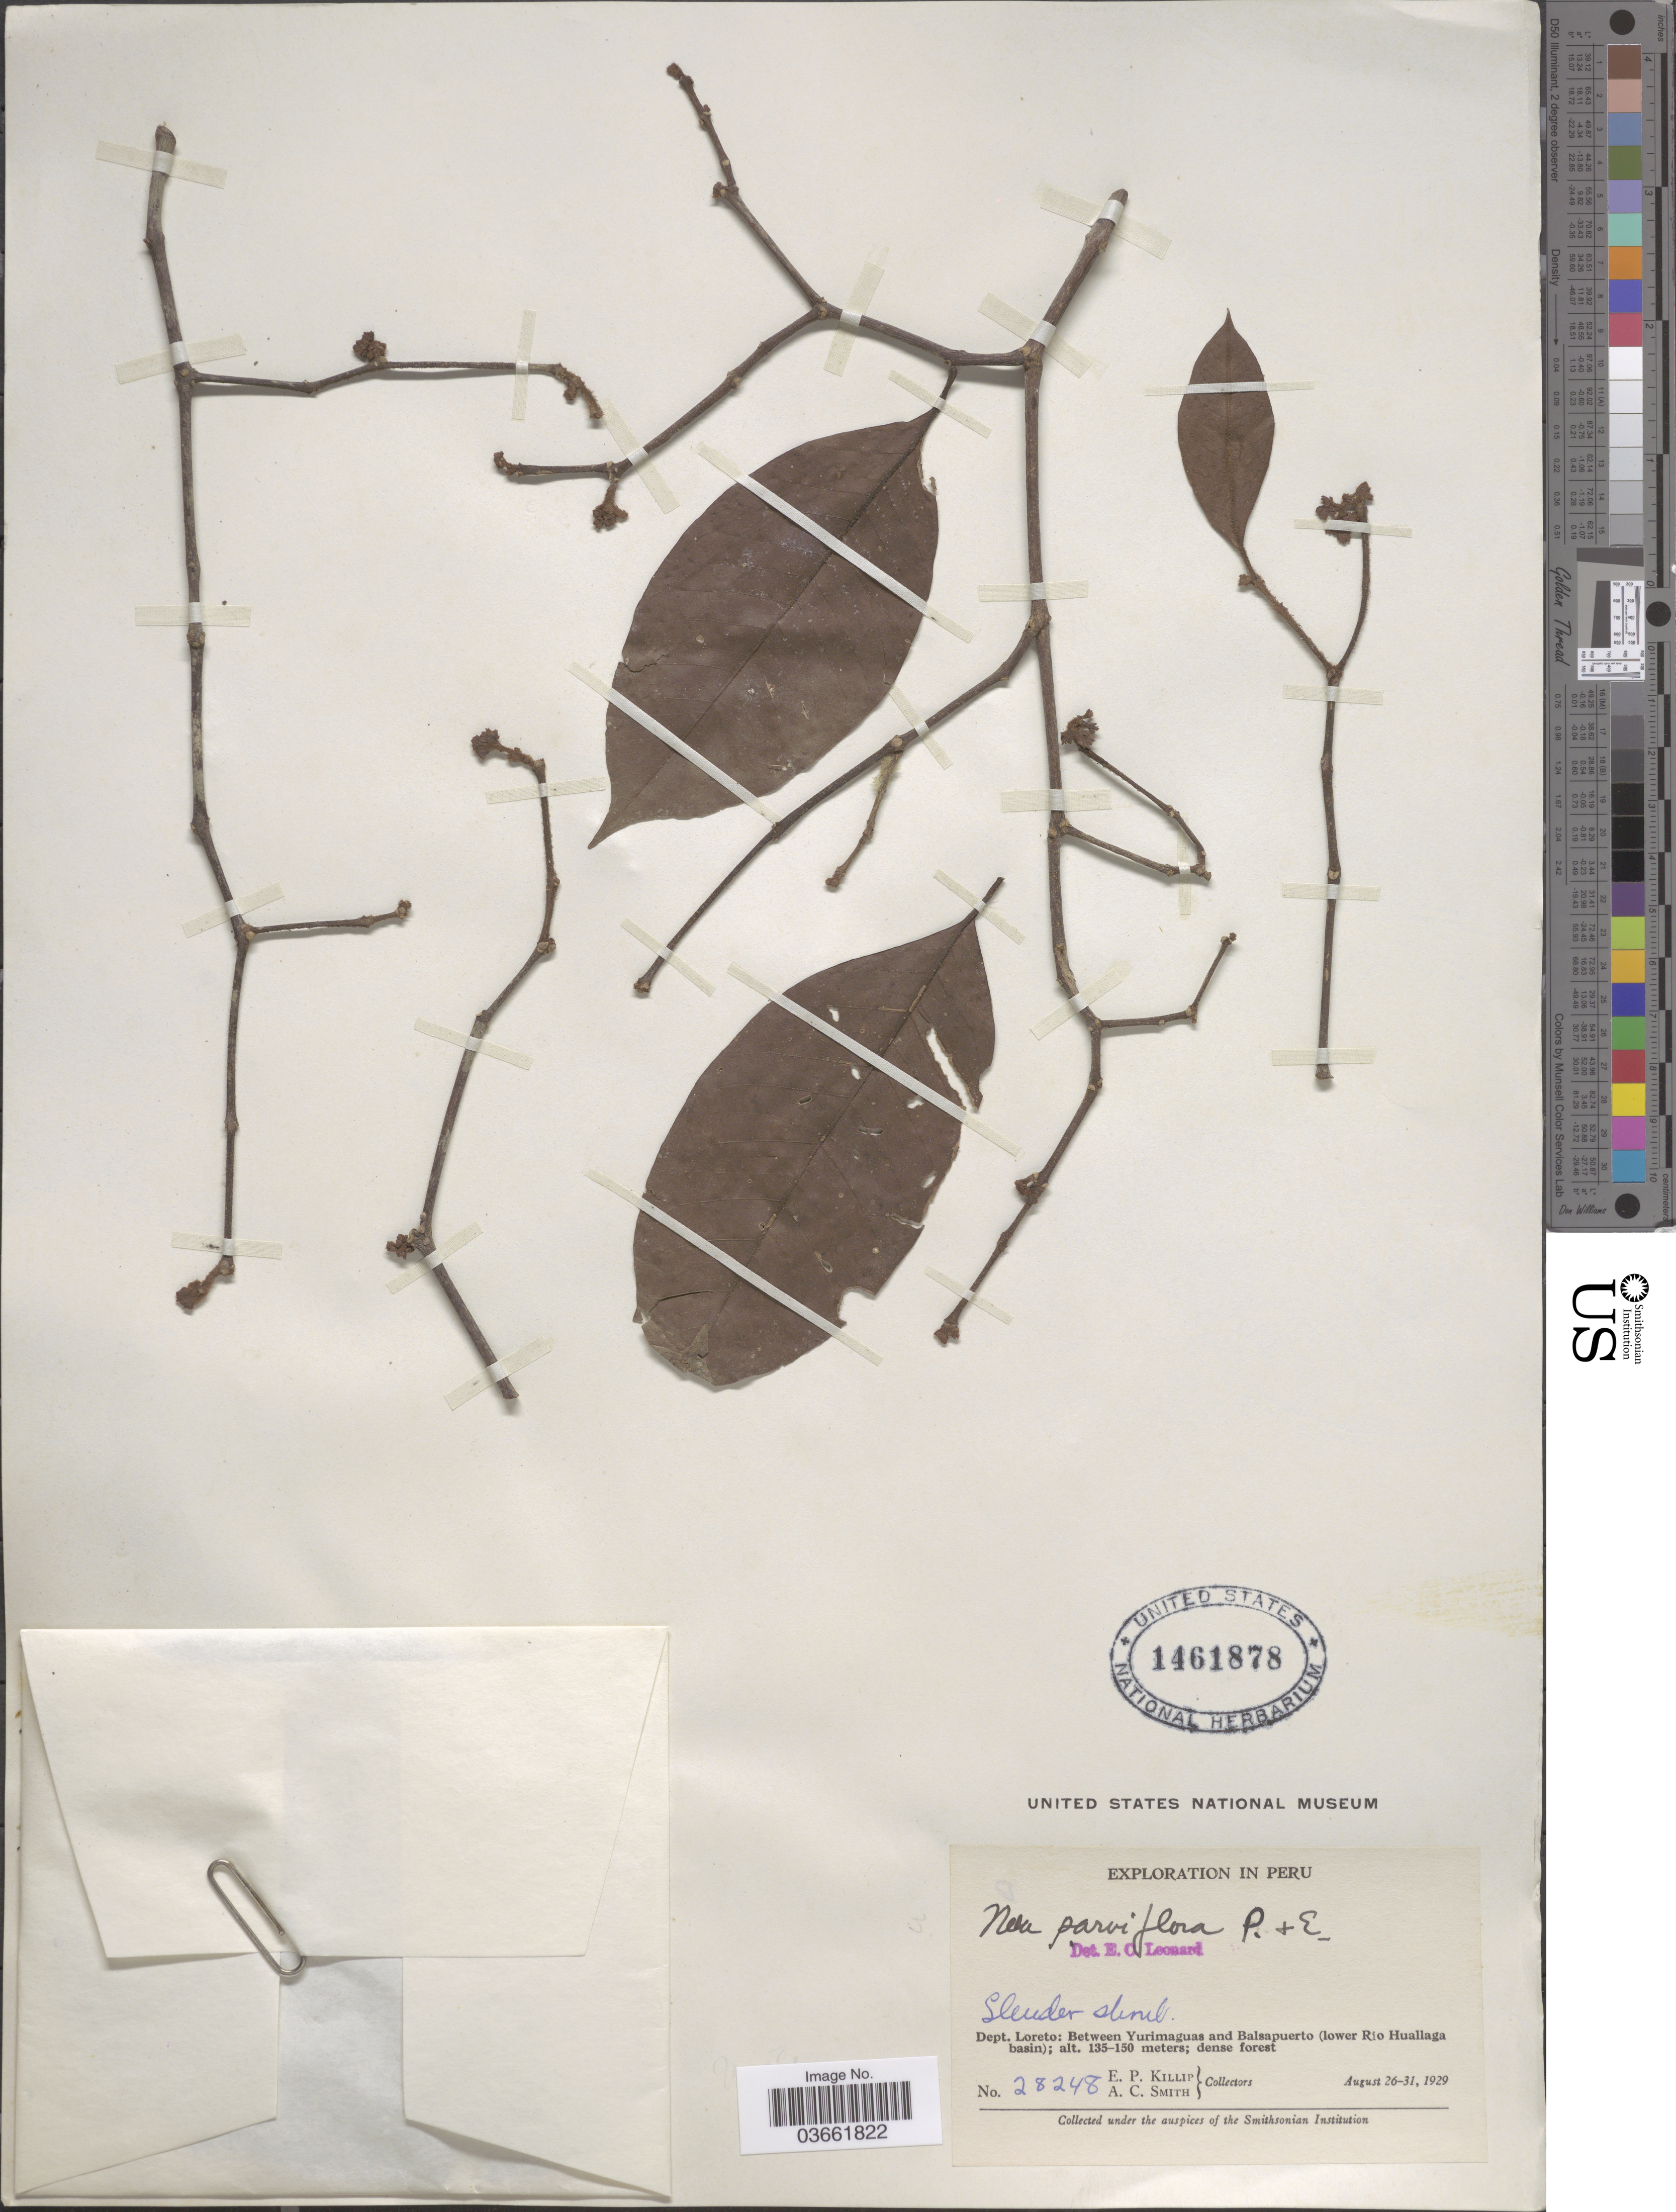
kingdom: Plantae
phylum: Tracheophyta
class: Magnoliopsida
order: Caryophyllales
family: Nyctaginaceae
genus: Neea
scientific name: Neea parviflora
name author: Poepp. & Endl.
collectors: E. P. Killip & A. C. Smith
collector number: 28248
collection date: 1929-08-26/1929-08-31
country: Peru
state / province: Loreto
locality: Dept. Loreto: Between Yurimaguas and Balsapuerto (lower Río Huallaga basin).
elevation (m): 135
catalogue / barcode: US 1461878